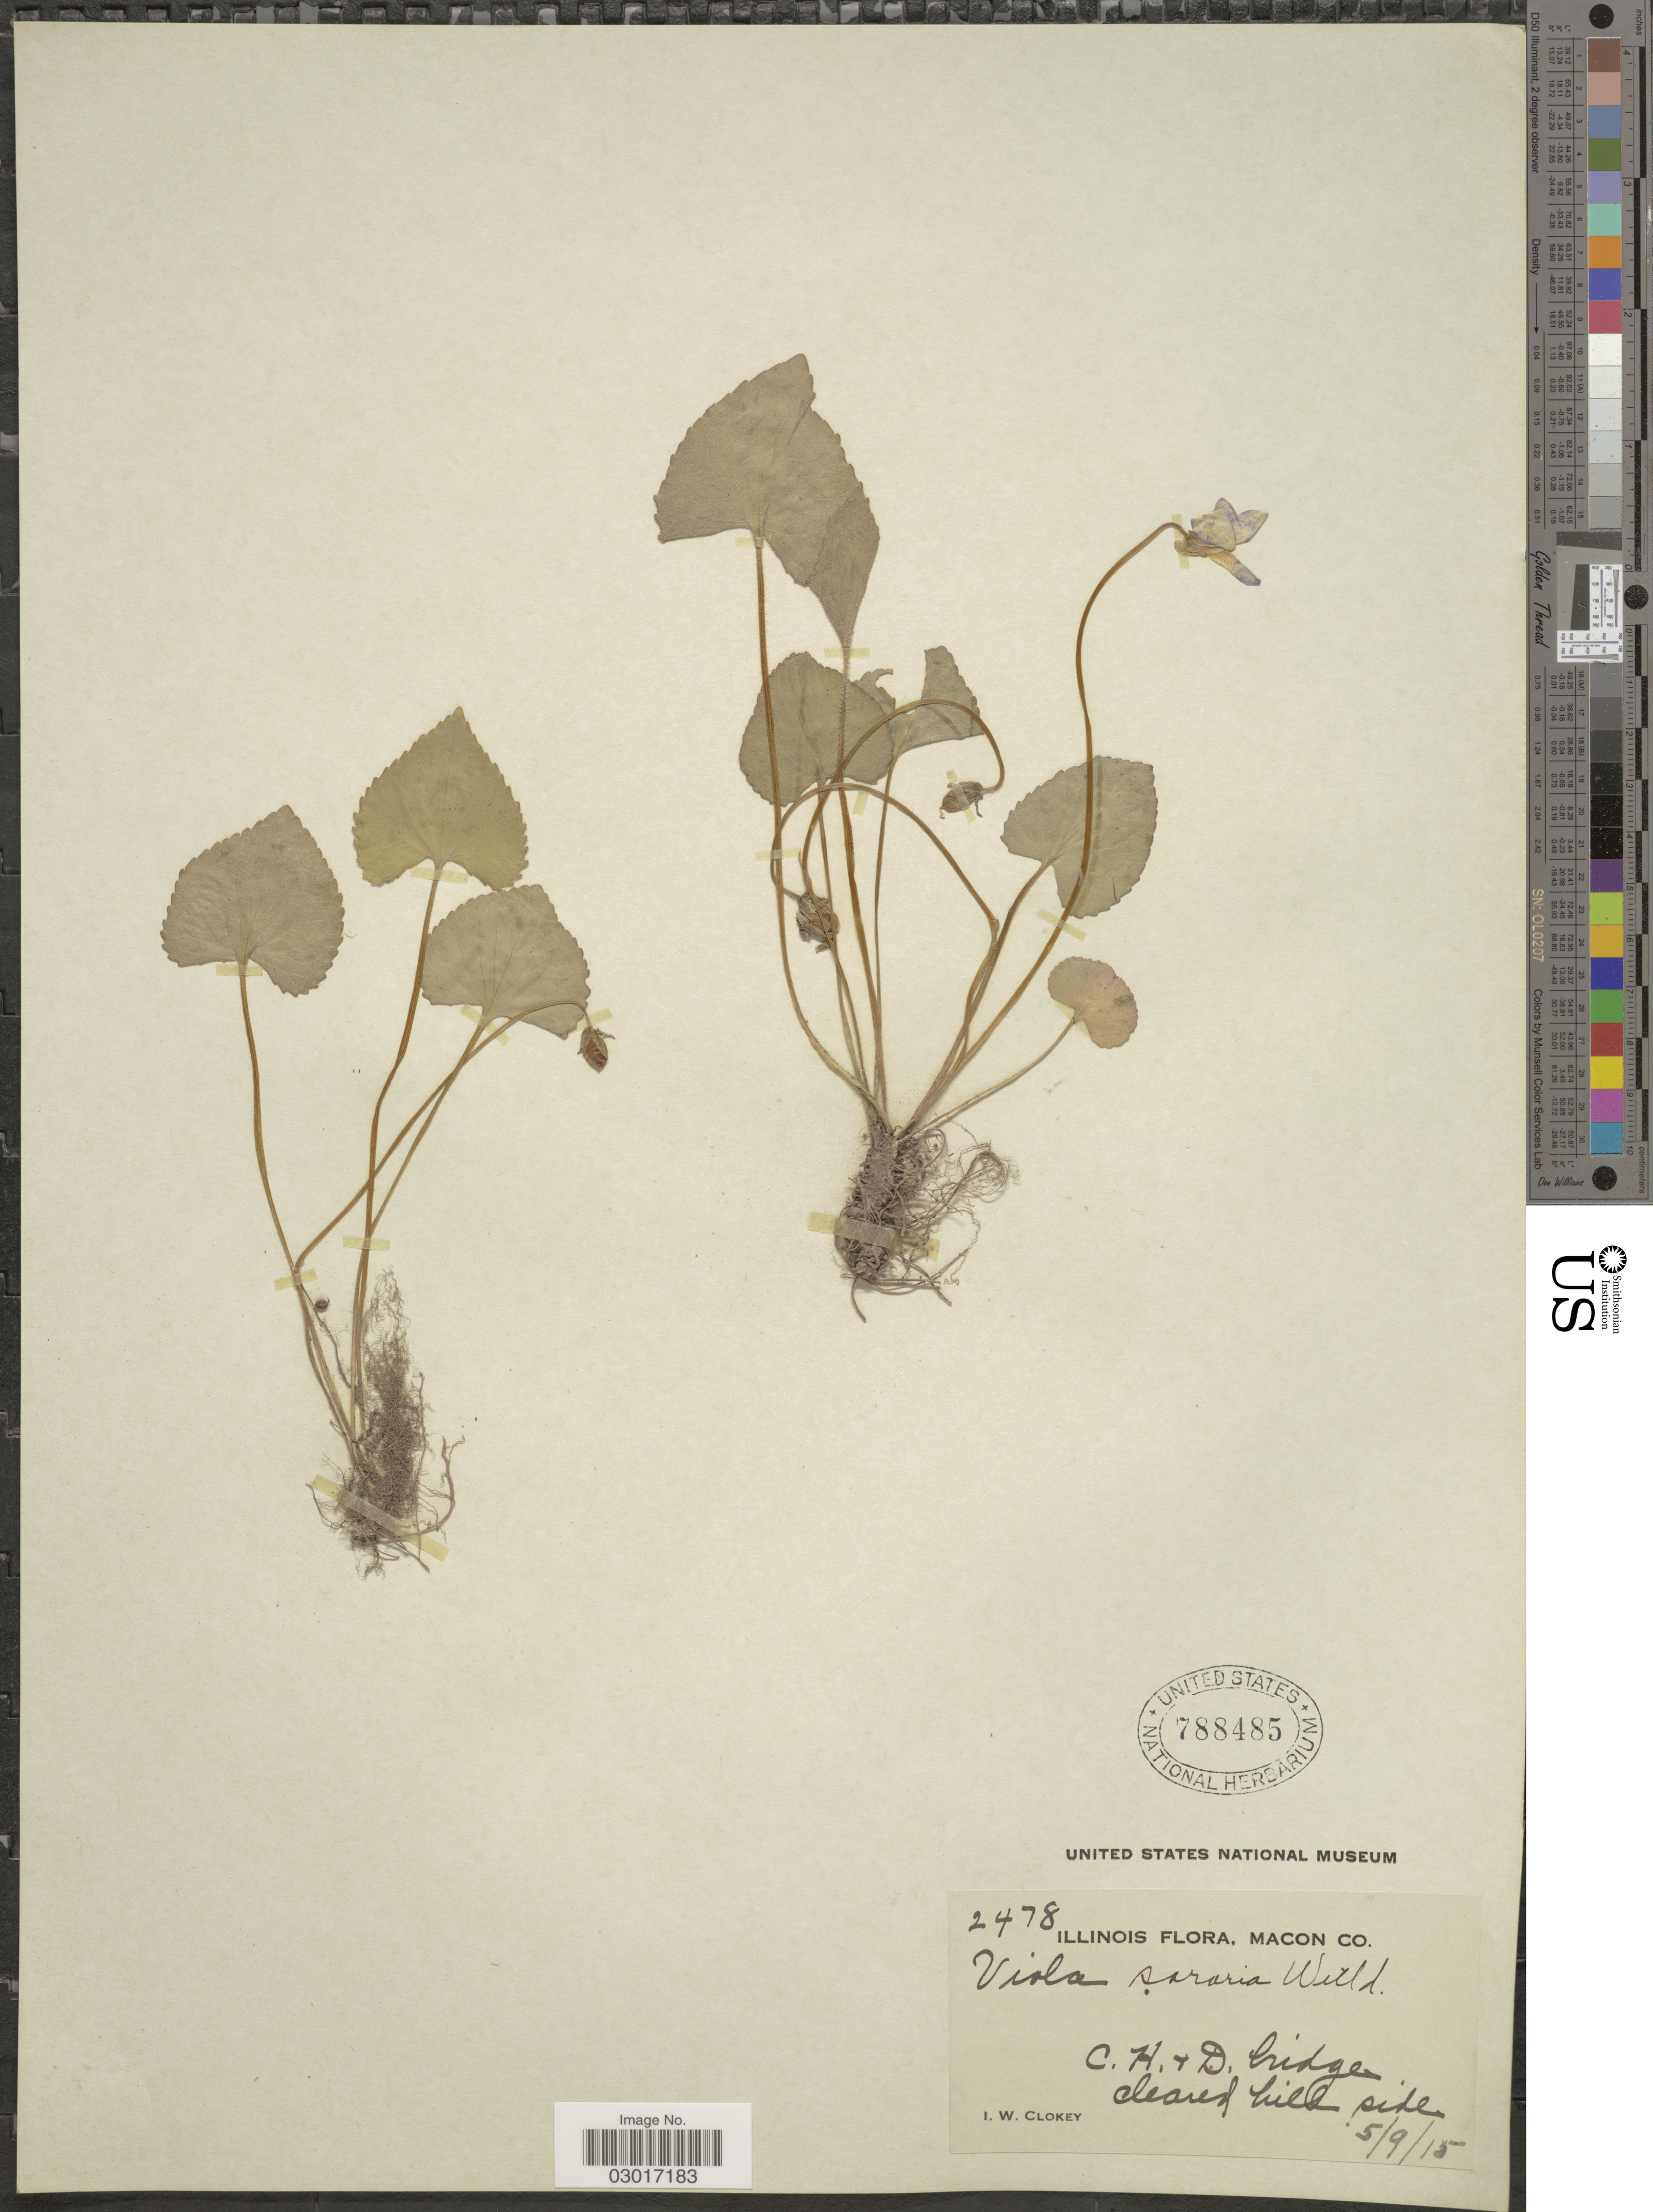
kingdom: Plantae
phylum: Tracheophyta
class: Magnoliopsida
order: Malpighiales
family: Violaceae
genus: Viola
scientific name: Viola sororia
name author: Willd.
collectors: I. W. Clokey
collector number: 2478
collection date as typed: Transcribed d/m/y: 9/5/15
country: United States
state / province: Illinois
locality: Macon Co. C.H. & D. bridges.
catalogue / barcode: US 788485